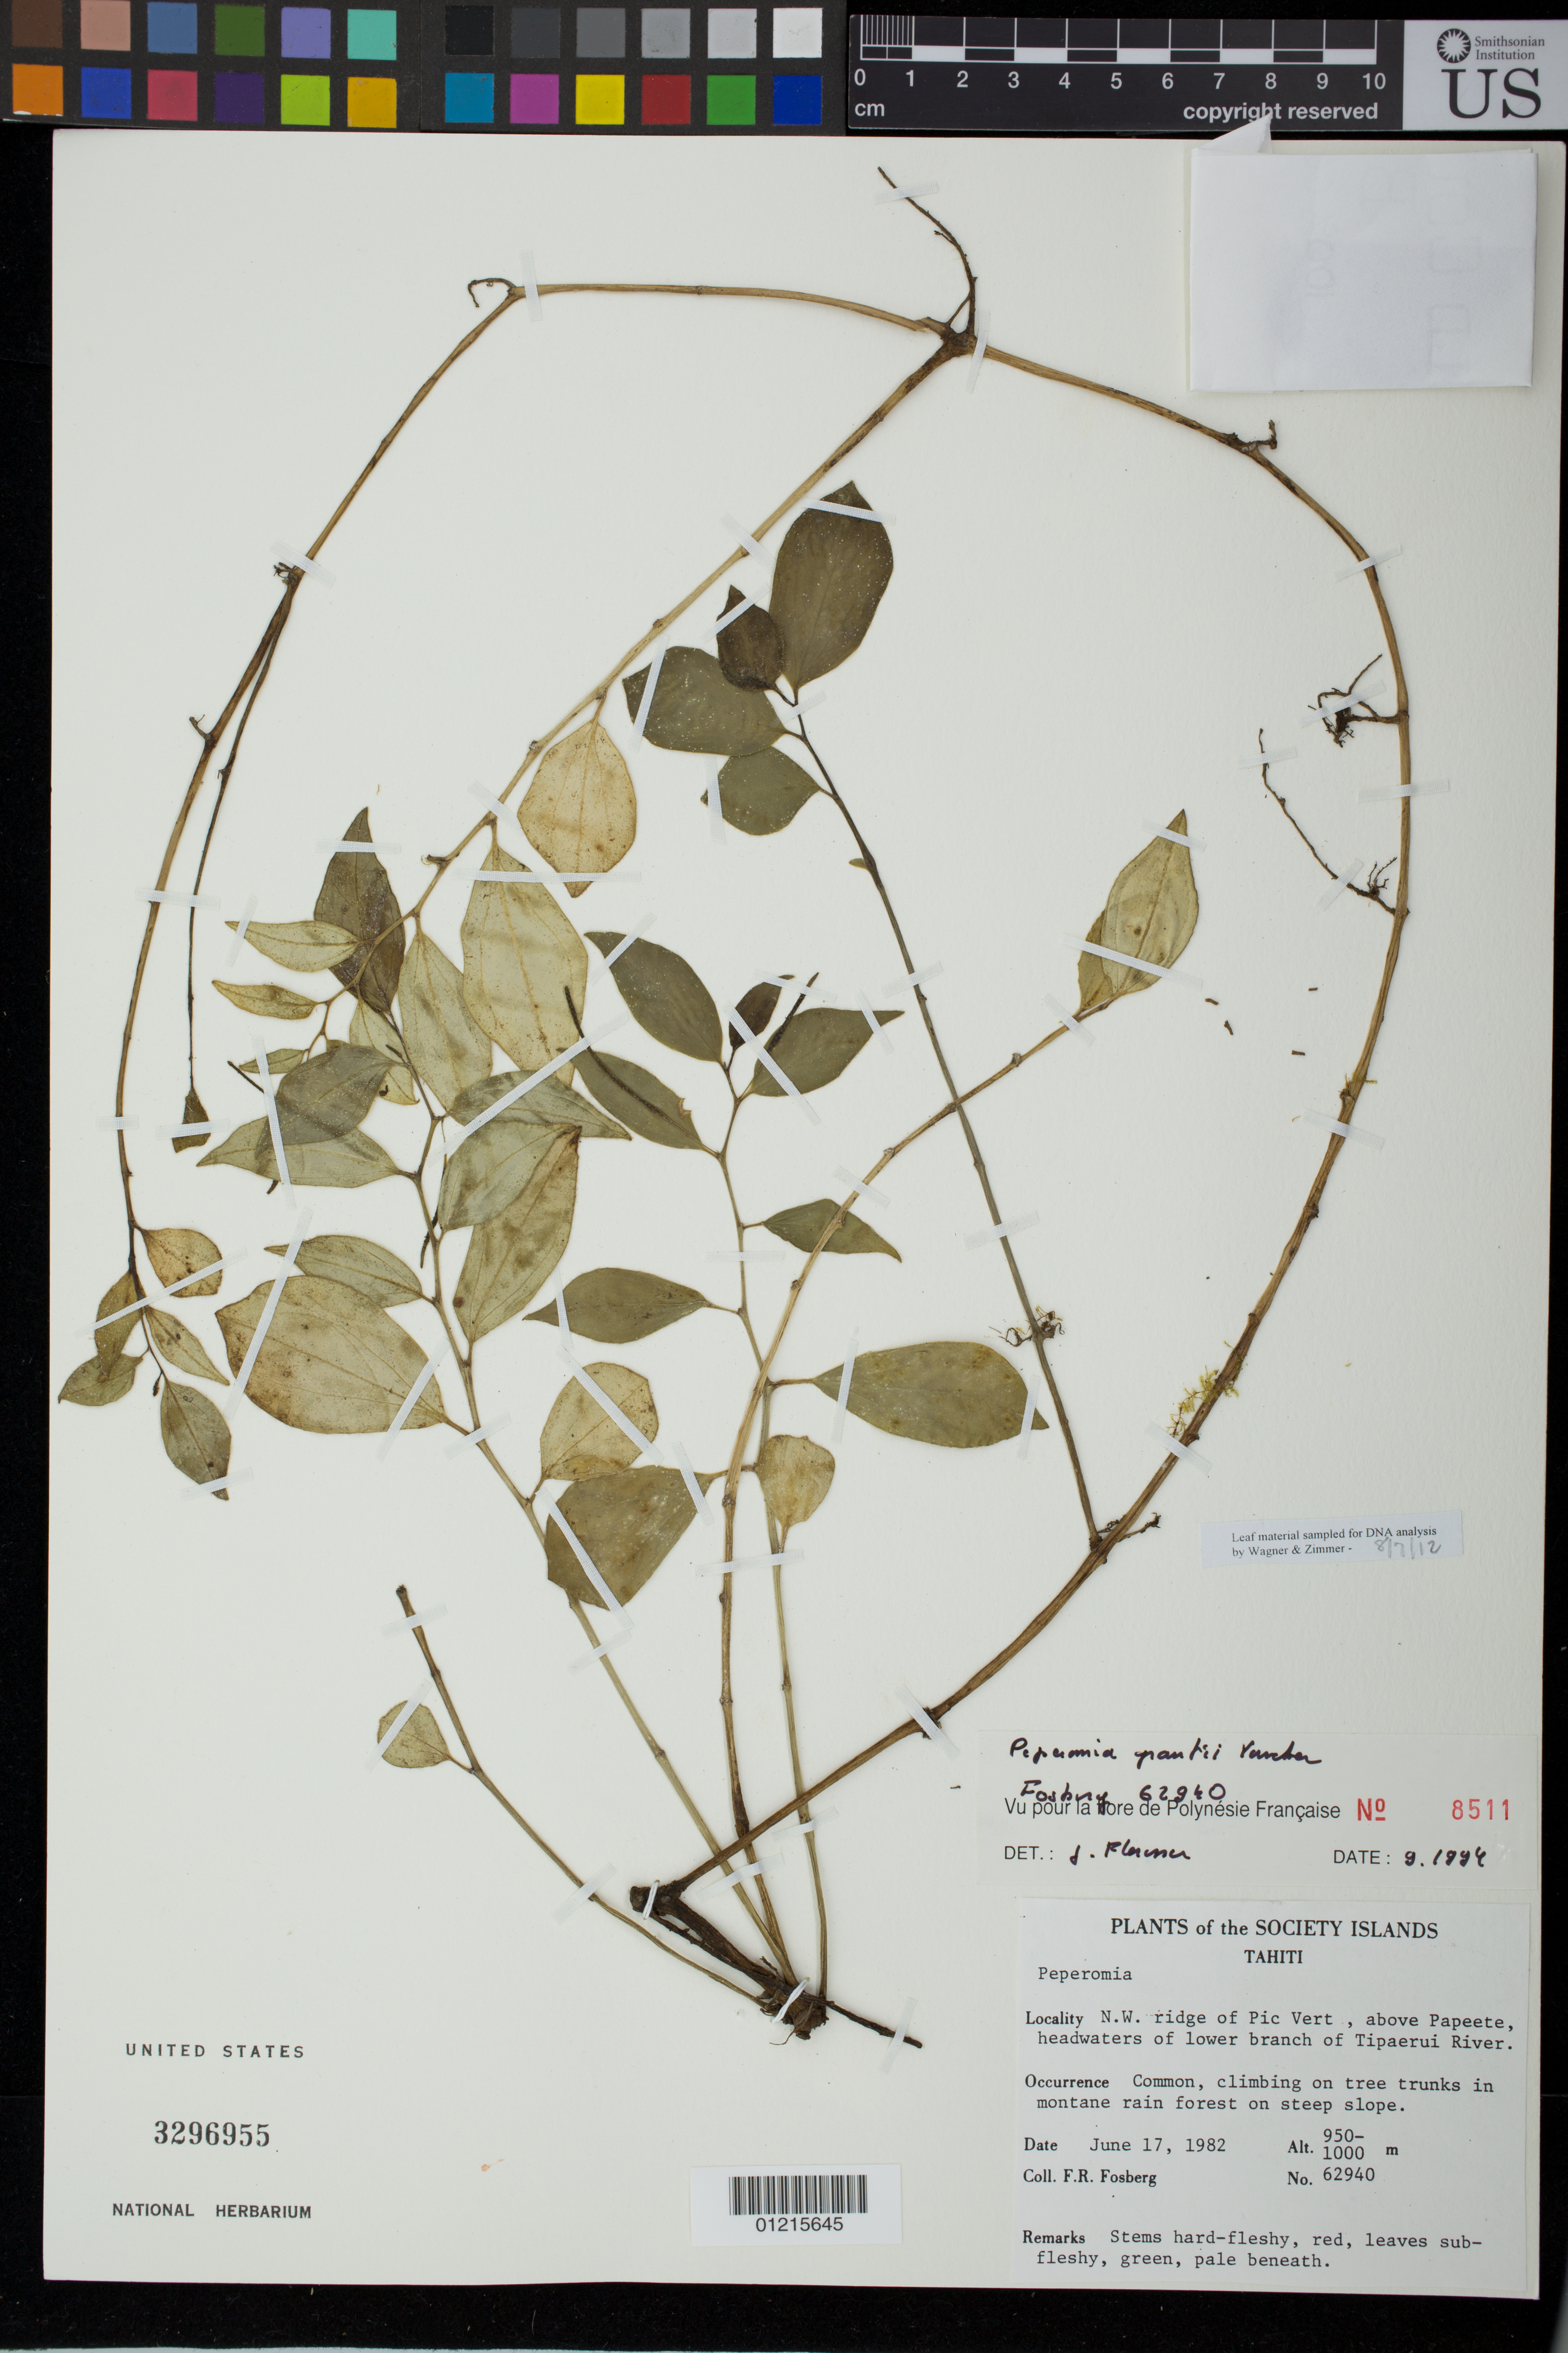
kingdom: Plantae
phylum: Tracheophyta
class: Magnoliopsida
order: Piperales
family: Piperaceae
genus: Peperomia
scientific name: Peperomia grantii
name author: Yunck.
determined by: Florence, J.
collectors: F. R. Fosberg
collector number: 62940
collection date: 1982-06-17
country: French Polynesia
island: Tahiti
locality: N.W. ridge of Pic Vert, above Papeete, headwaters of lower branch of Tipaerui River.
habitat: In montane rain forest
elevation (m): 950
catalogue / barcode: US 3296955